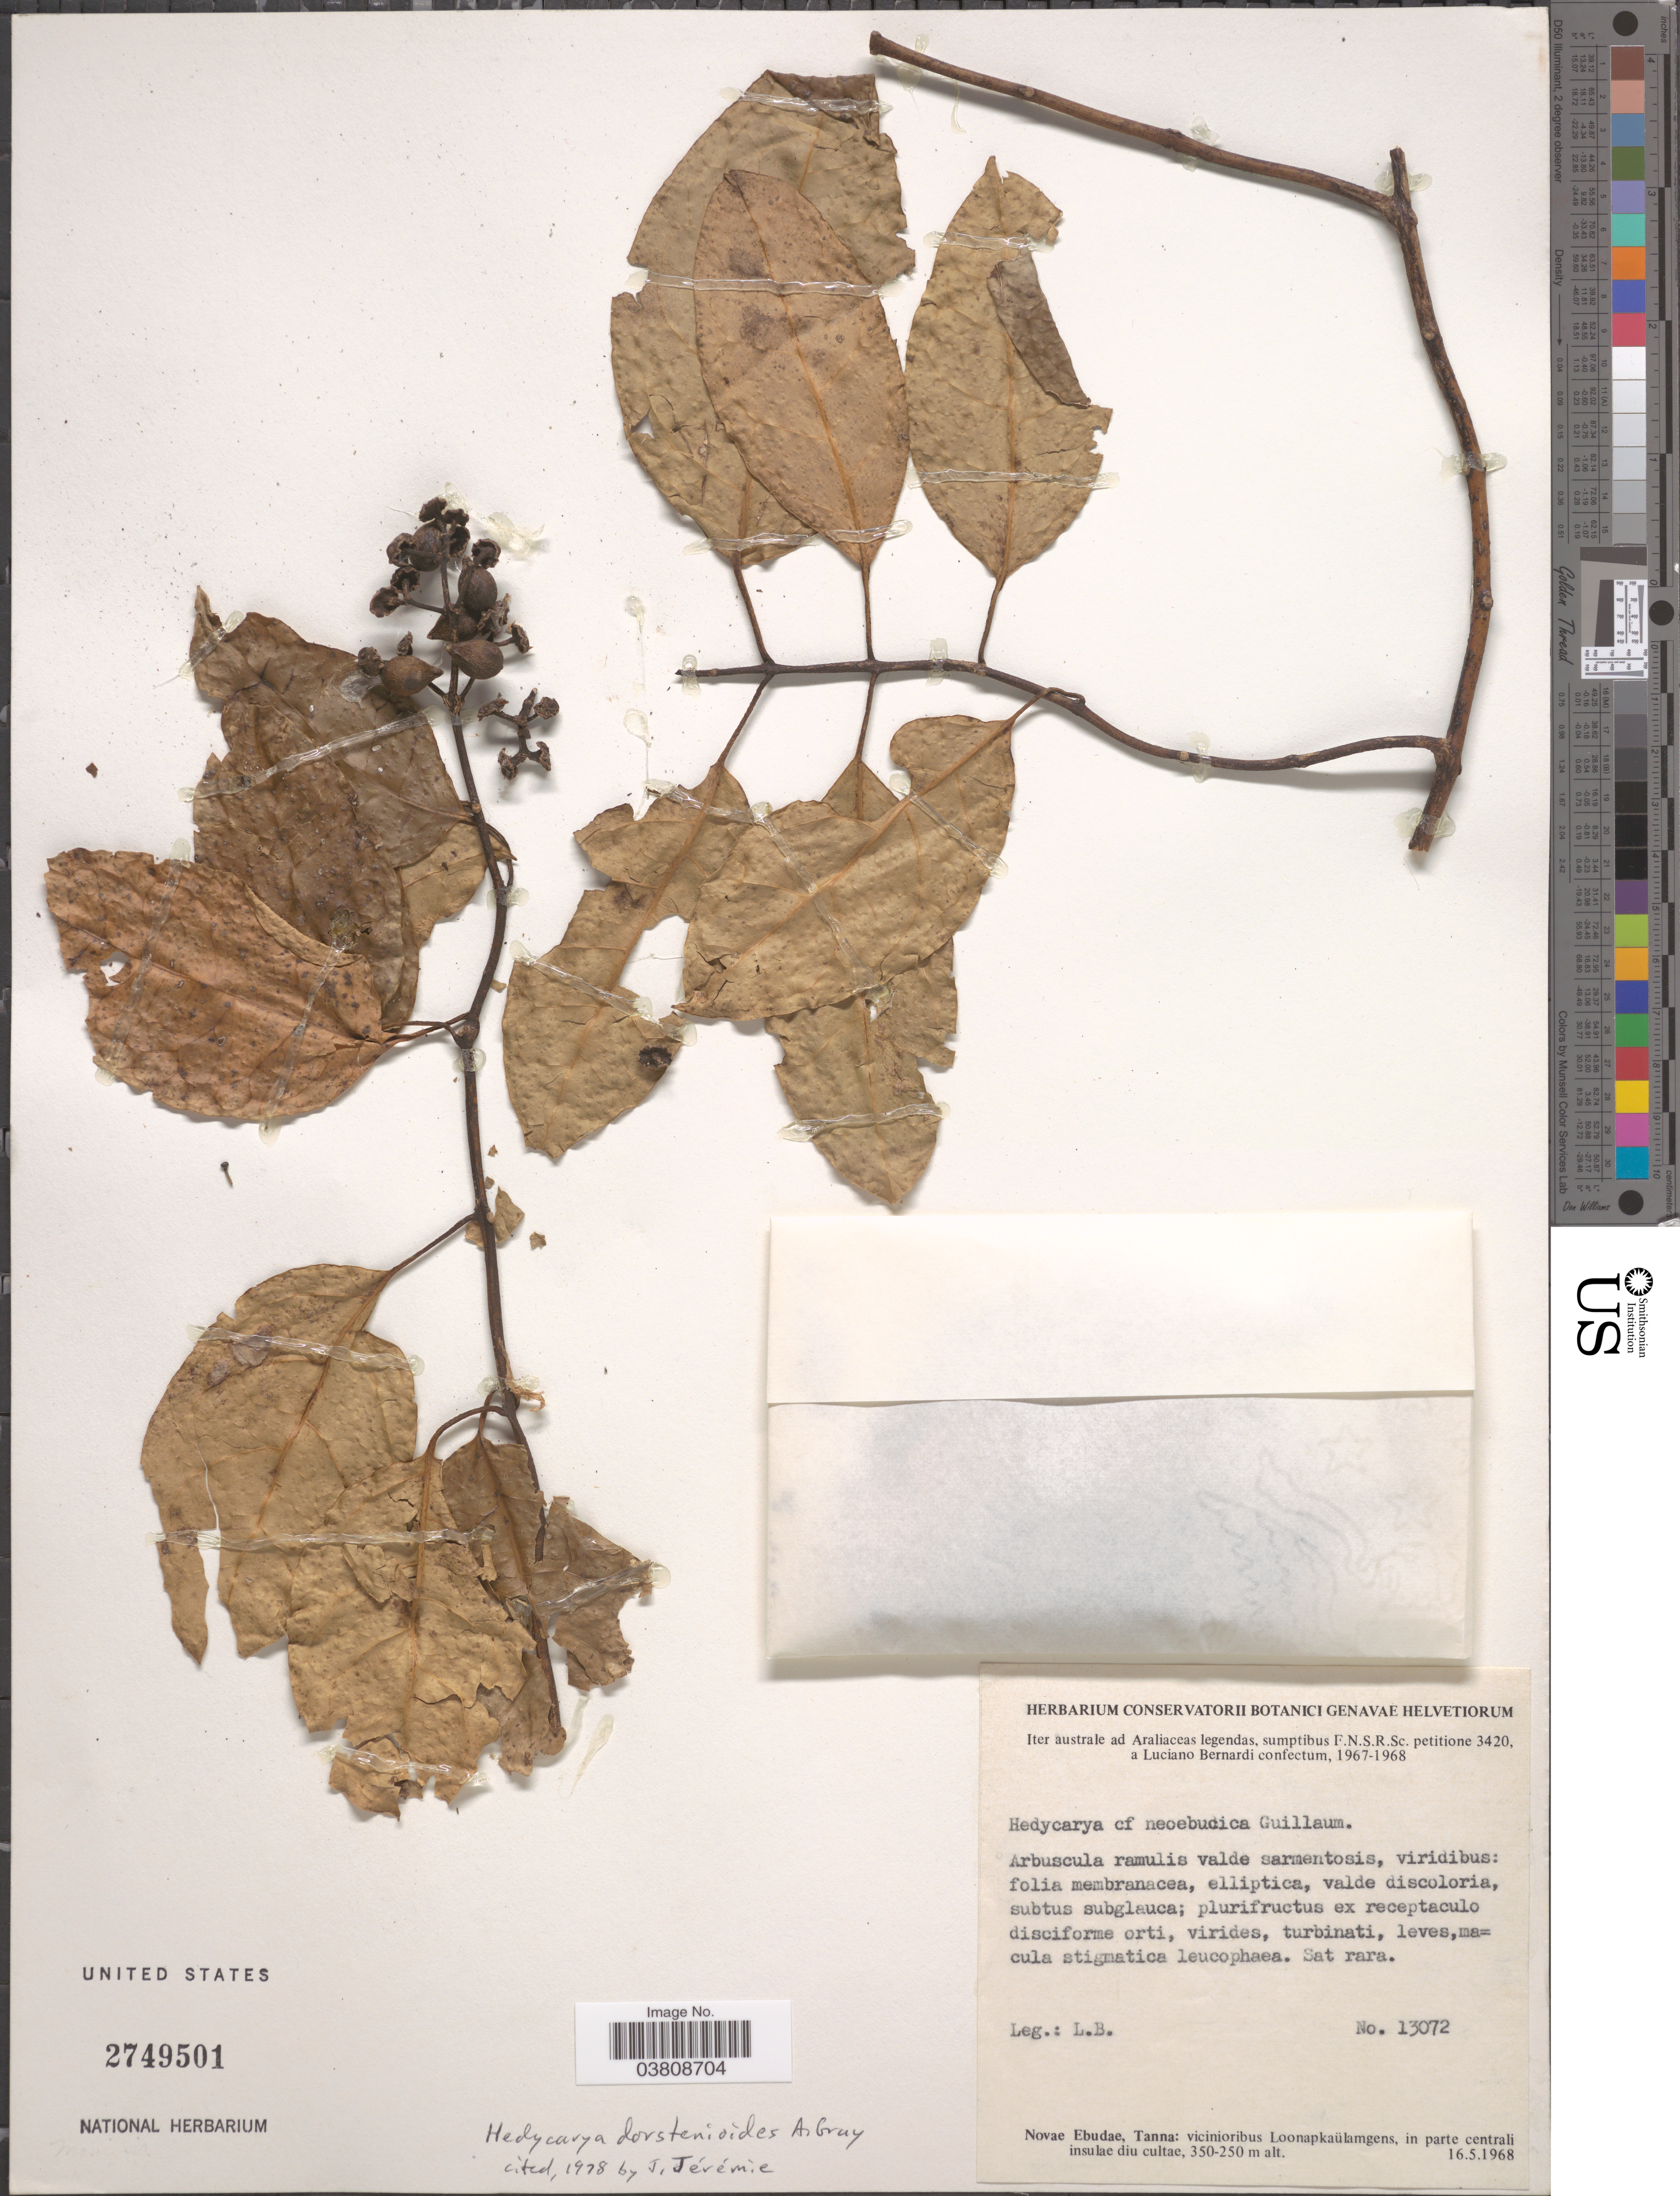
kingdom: Plantae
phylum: Tracheophyta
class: Magnoliopsida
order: Laurales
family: Monimiaceae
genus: Hedycarya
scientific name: Hedycarya dorstenioides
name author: A. Gray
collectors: L. Bernardi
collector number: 13072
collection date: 1968-05-16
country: Vanuatu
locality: Novae Ebudae, Tanna: vicinioribus Loonapkaülamgens.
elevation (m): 250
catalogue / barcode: US 2749501